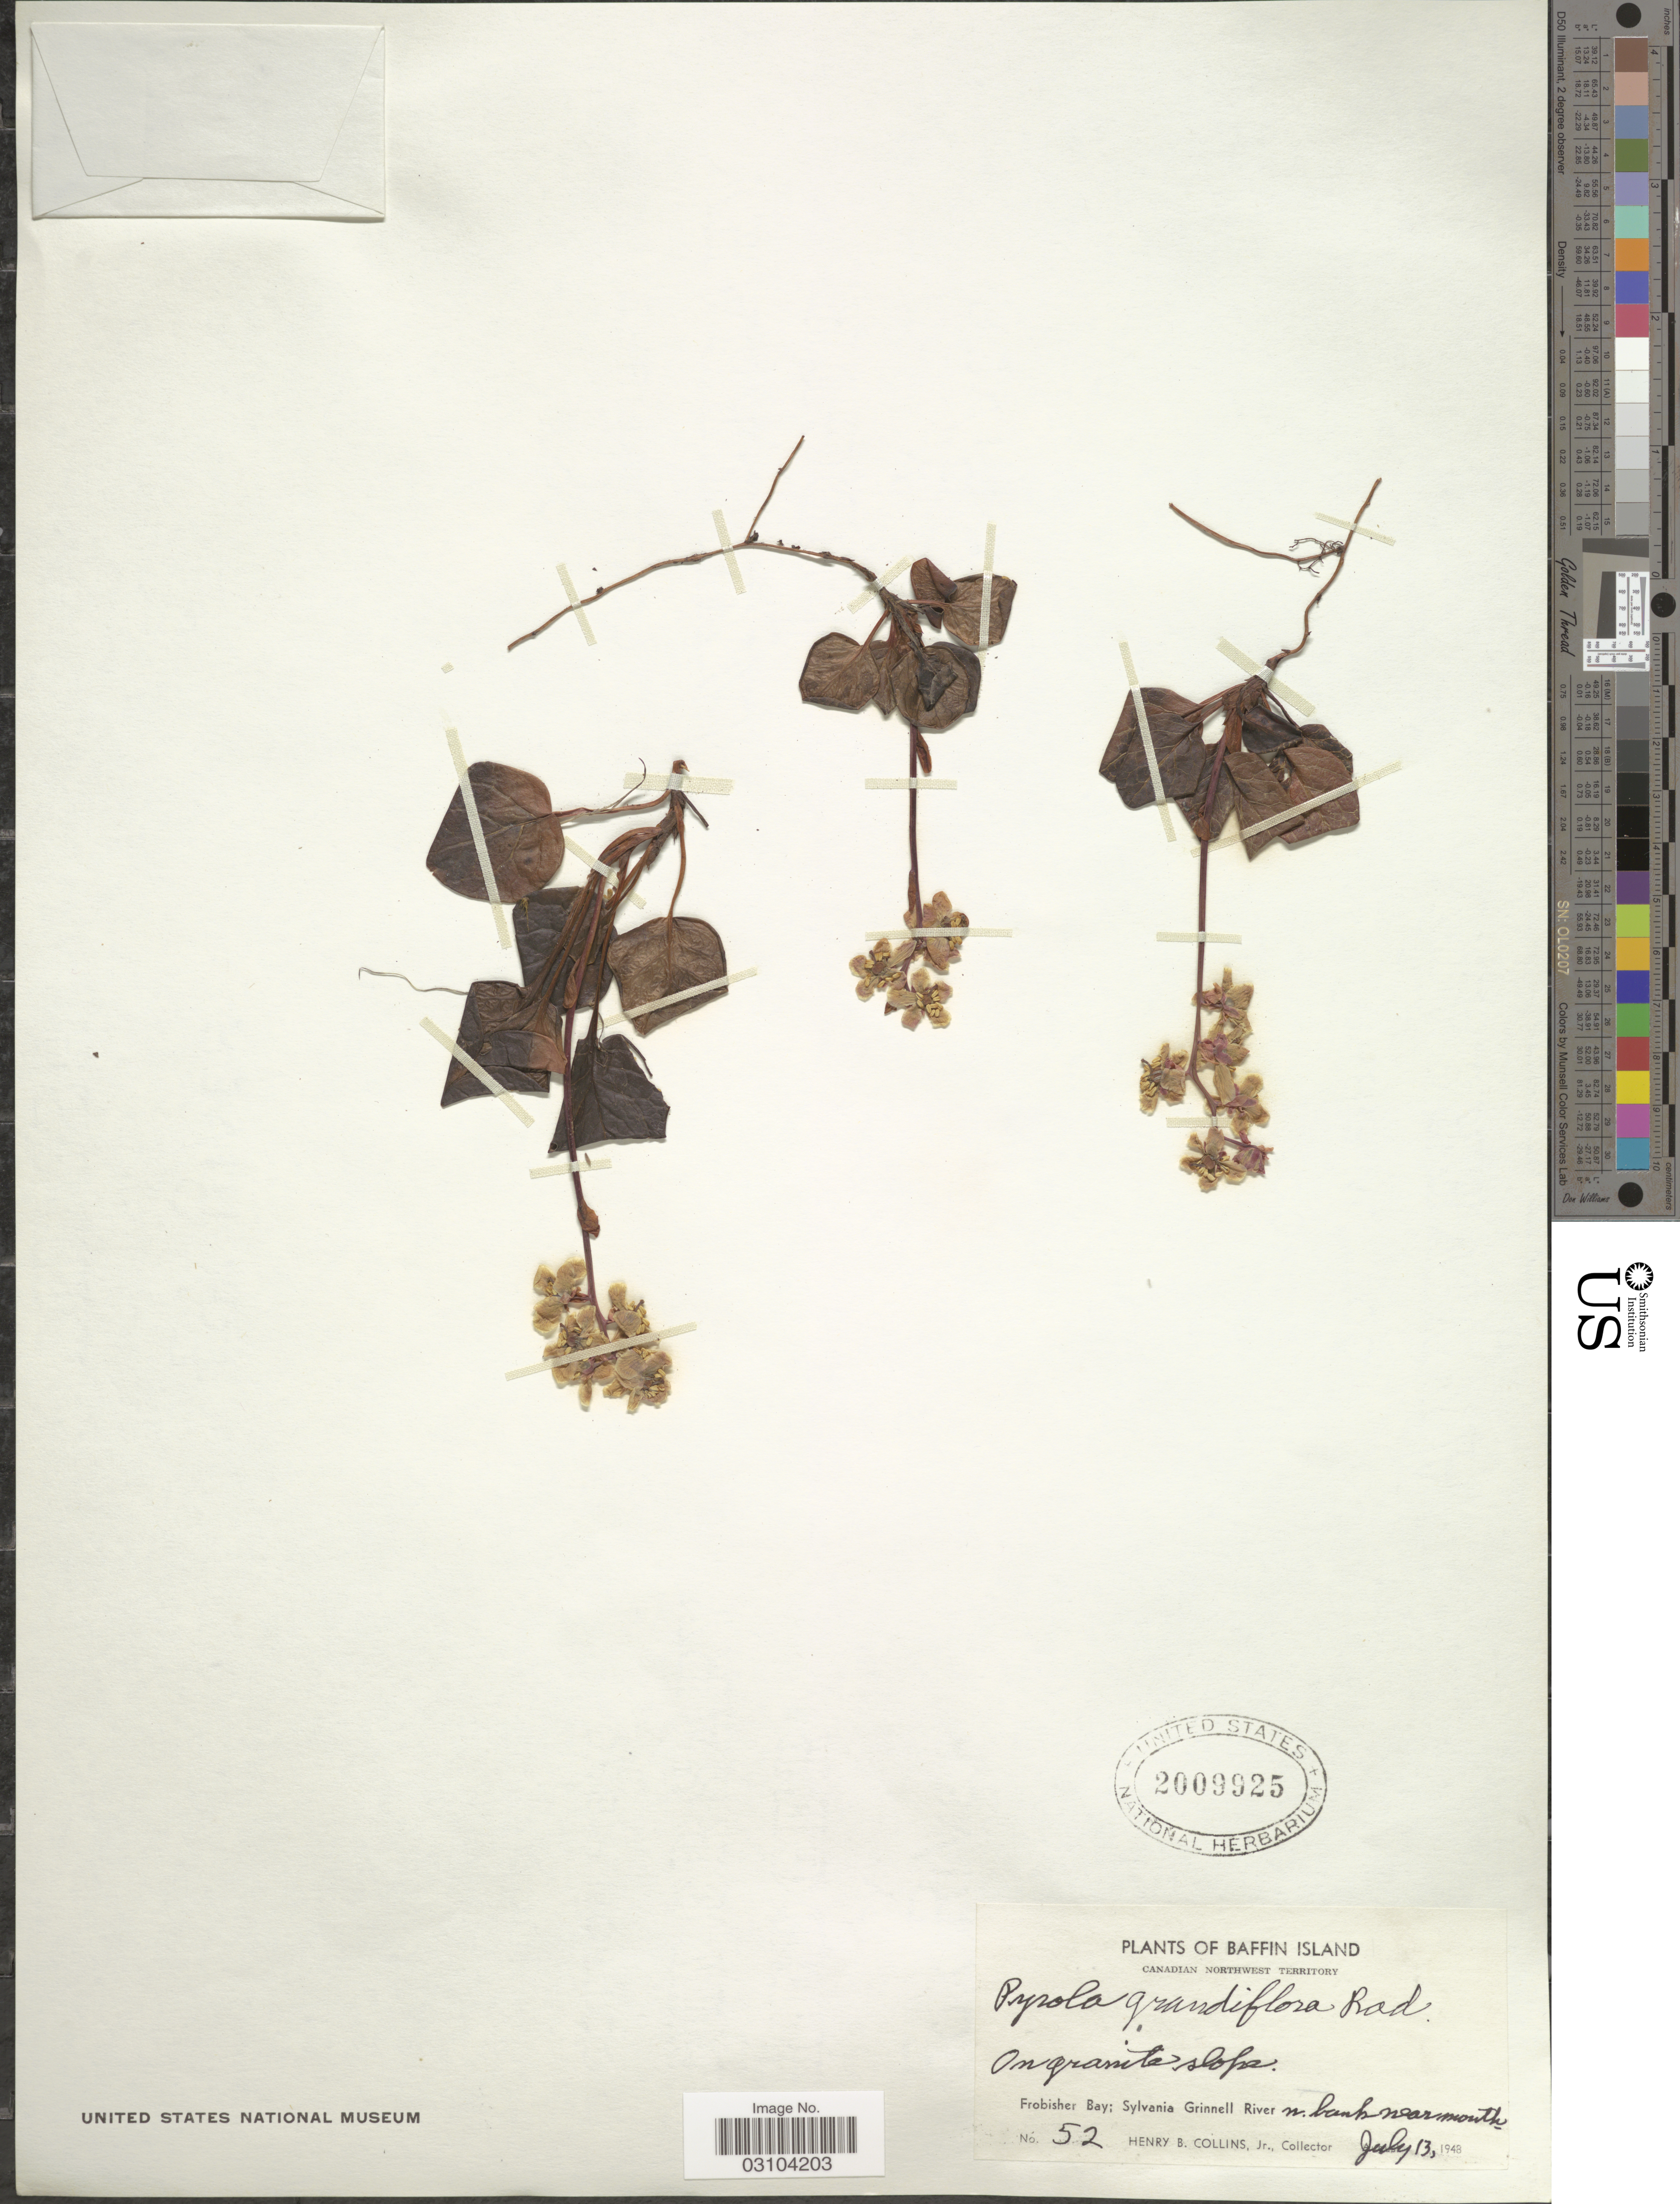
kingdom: Plantae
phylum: Tracheophyta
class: Magnoliopsida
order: Ericales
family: Ericaceae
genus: Pyrola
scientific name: Pyrola grandiflora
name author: Radius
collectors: H. Collins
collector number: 52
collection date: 1948-07-13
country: Canada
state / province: Northwest Territories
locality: Baffin Island. Frobisher Bay; Sylvania Grinnell River w. banks near mouth.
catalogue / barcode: US 2009925